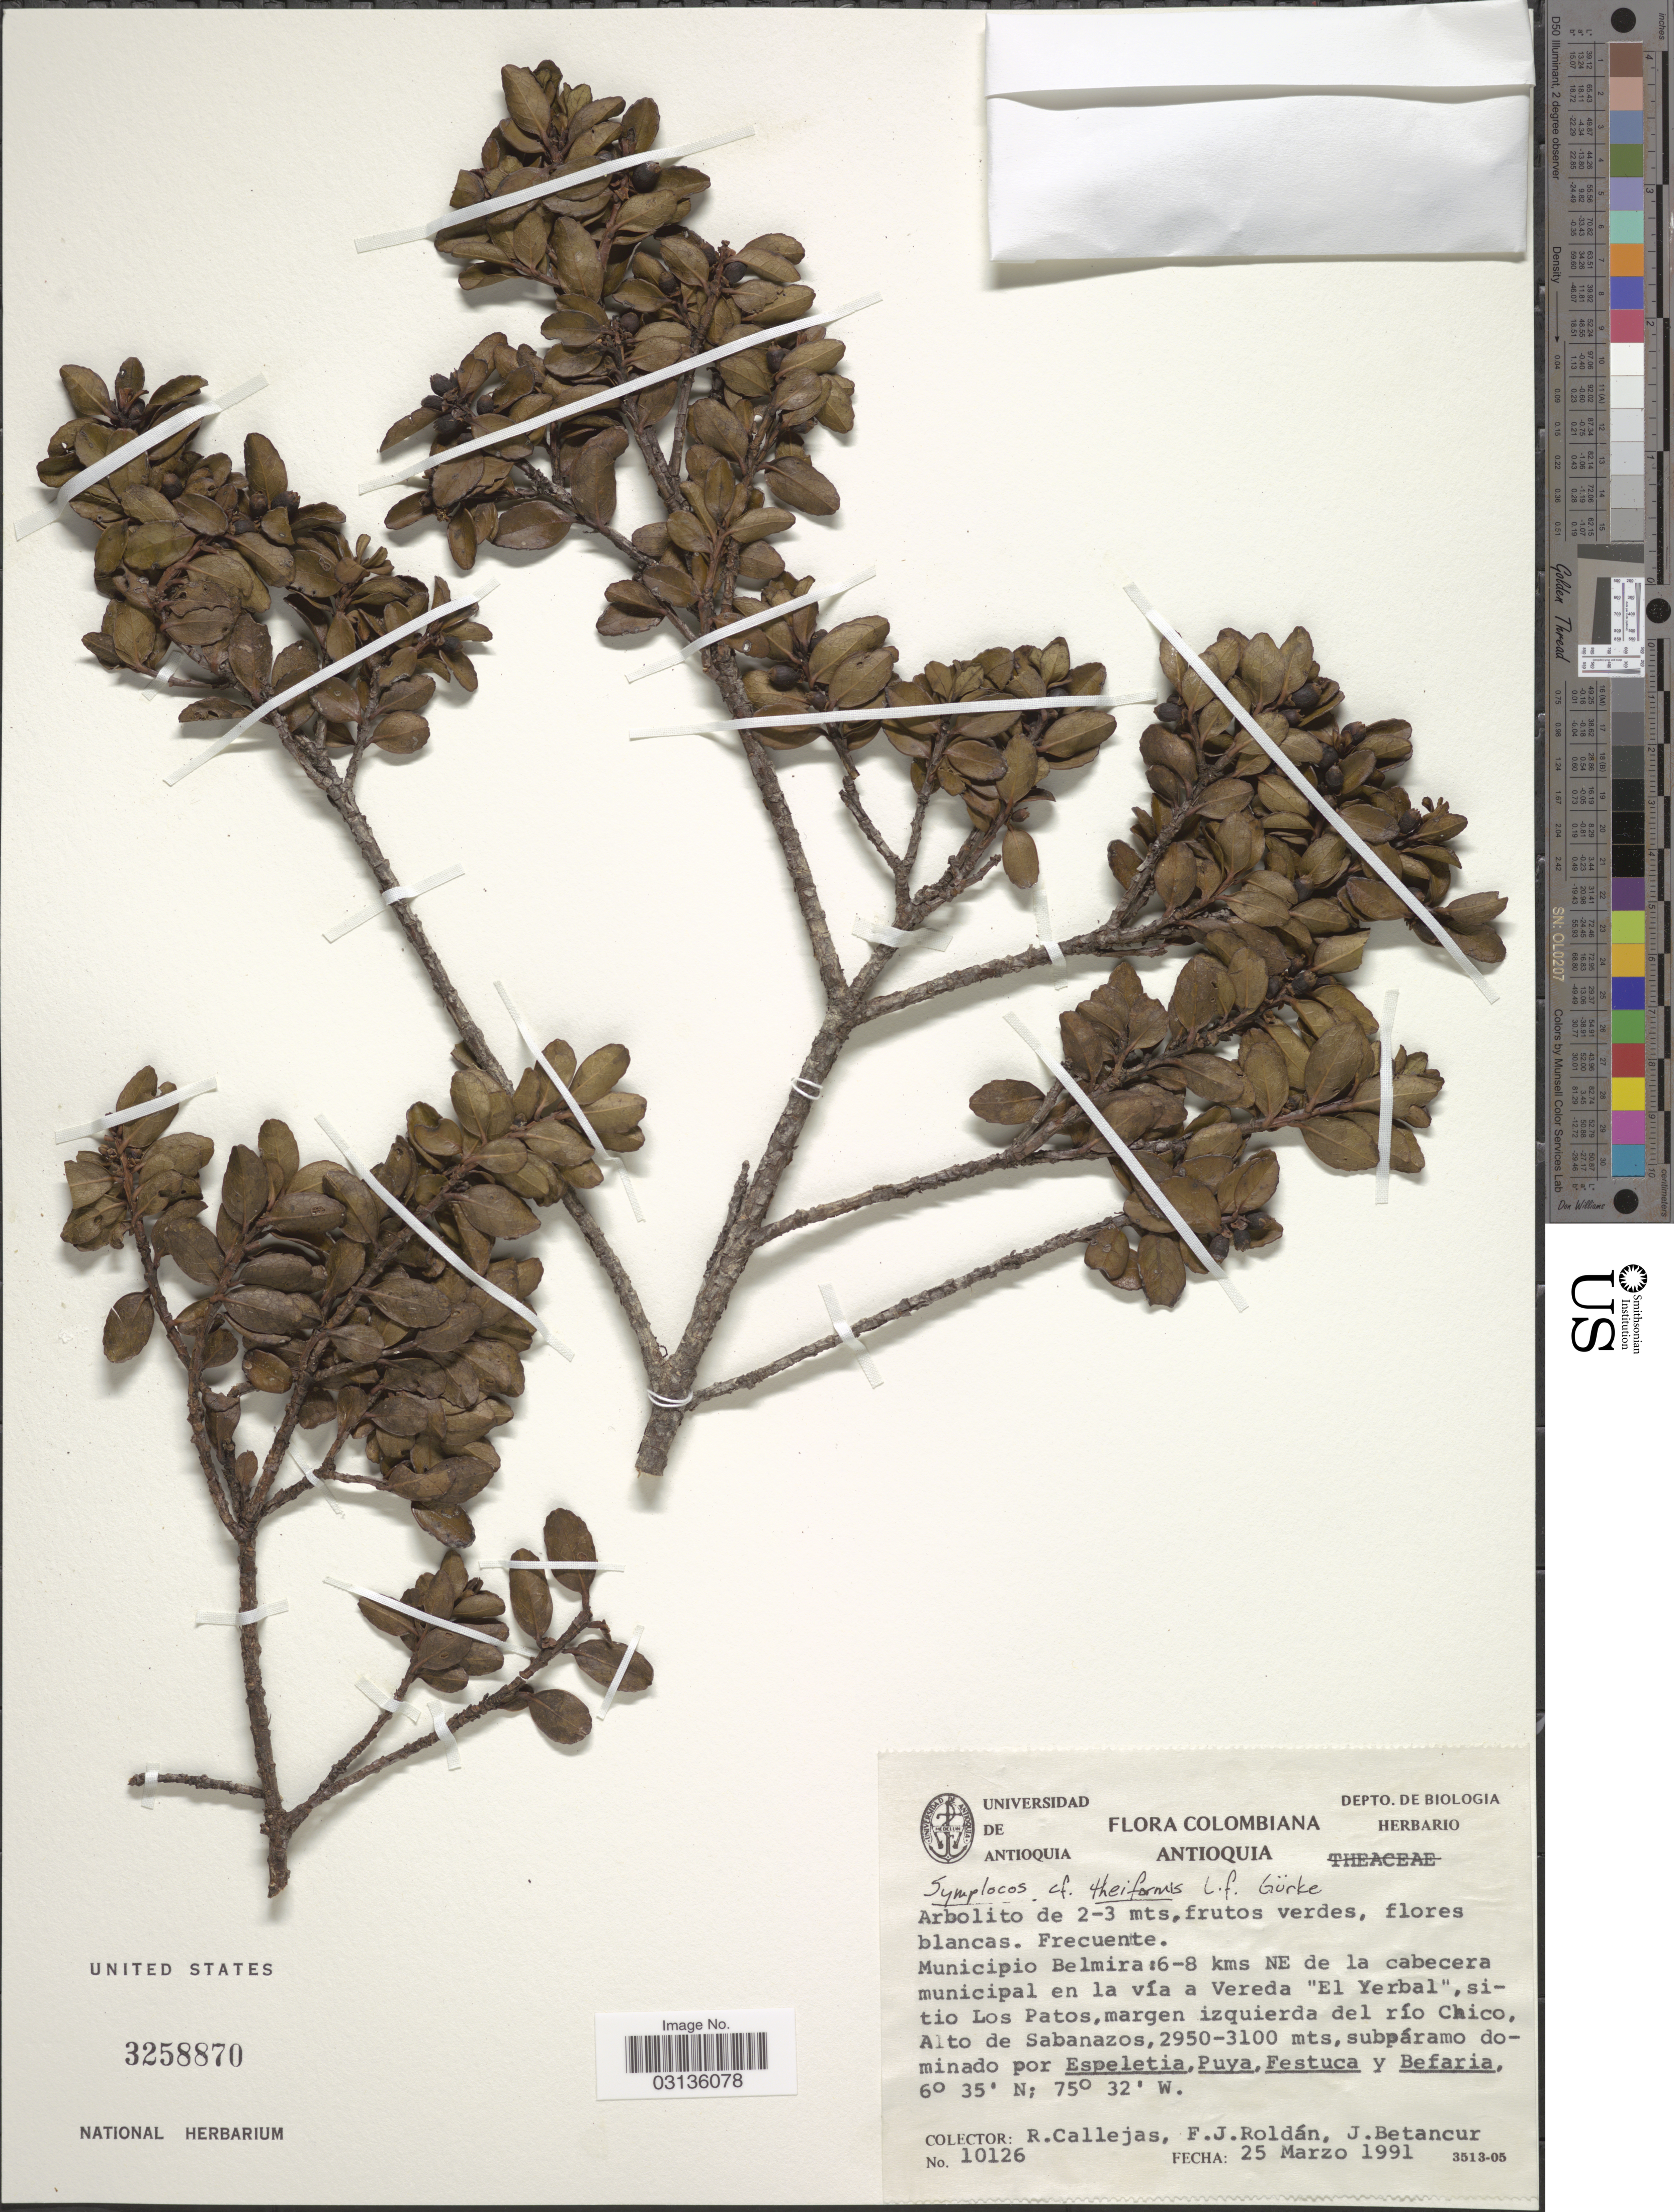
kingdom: Plantae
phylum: Tracheophyta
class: Magnoliopsida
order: Ericales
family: Symplocaceae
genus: Symplocos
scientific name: Symplocos theiformis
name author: (L. f.) Oken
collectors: R. Callejas, F. J. Roldán & J. Betancur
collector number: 10126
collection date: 1991-03-25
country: Colombia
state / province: Antioquia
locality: Municipio Belmira: 6-8 kms NE de la cabecera municipal en la vía a Vereda "El Yerbal", sitio Los Patos, margen izquierda del río Chico, Alto de Sabanazos.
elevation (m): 2950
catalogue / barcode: US 3258870